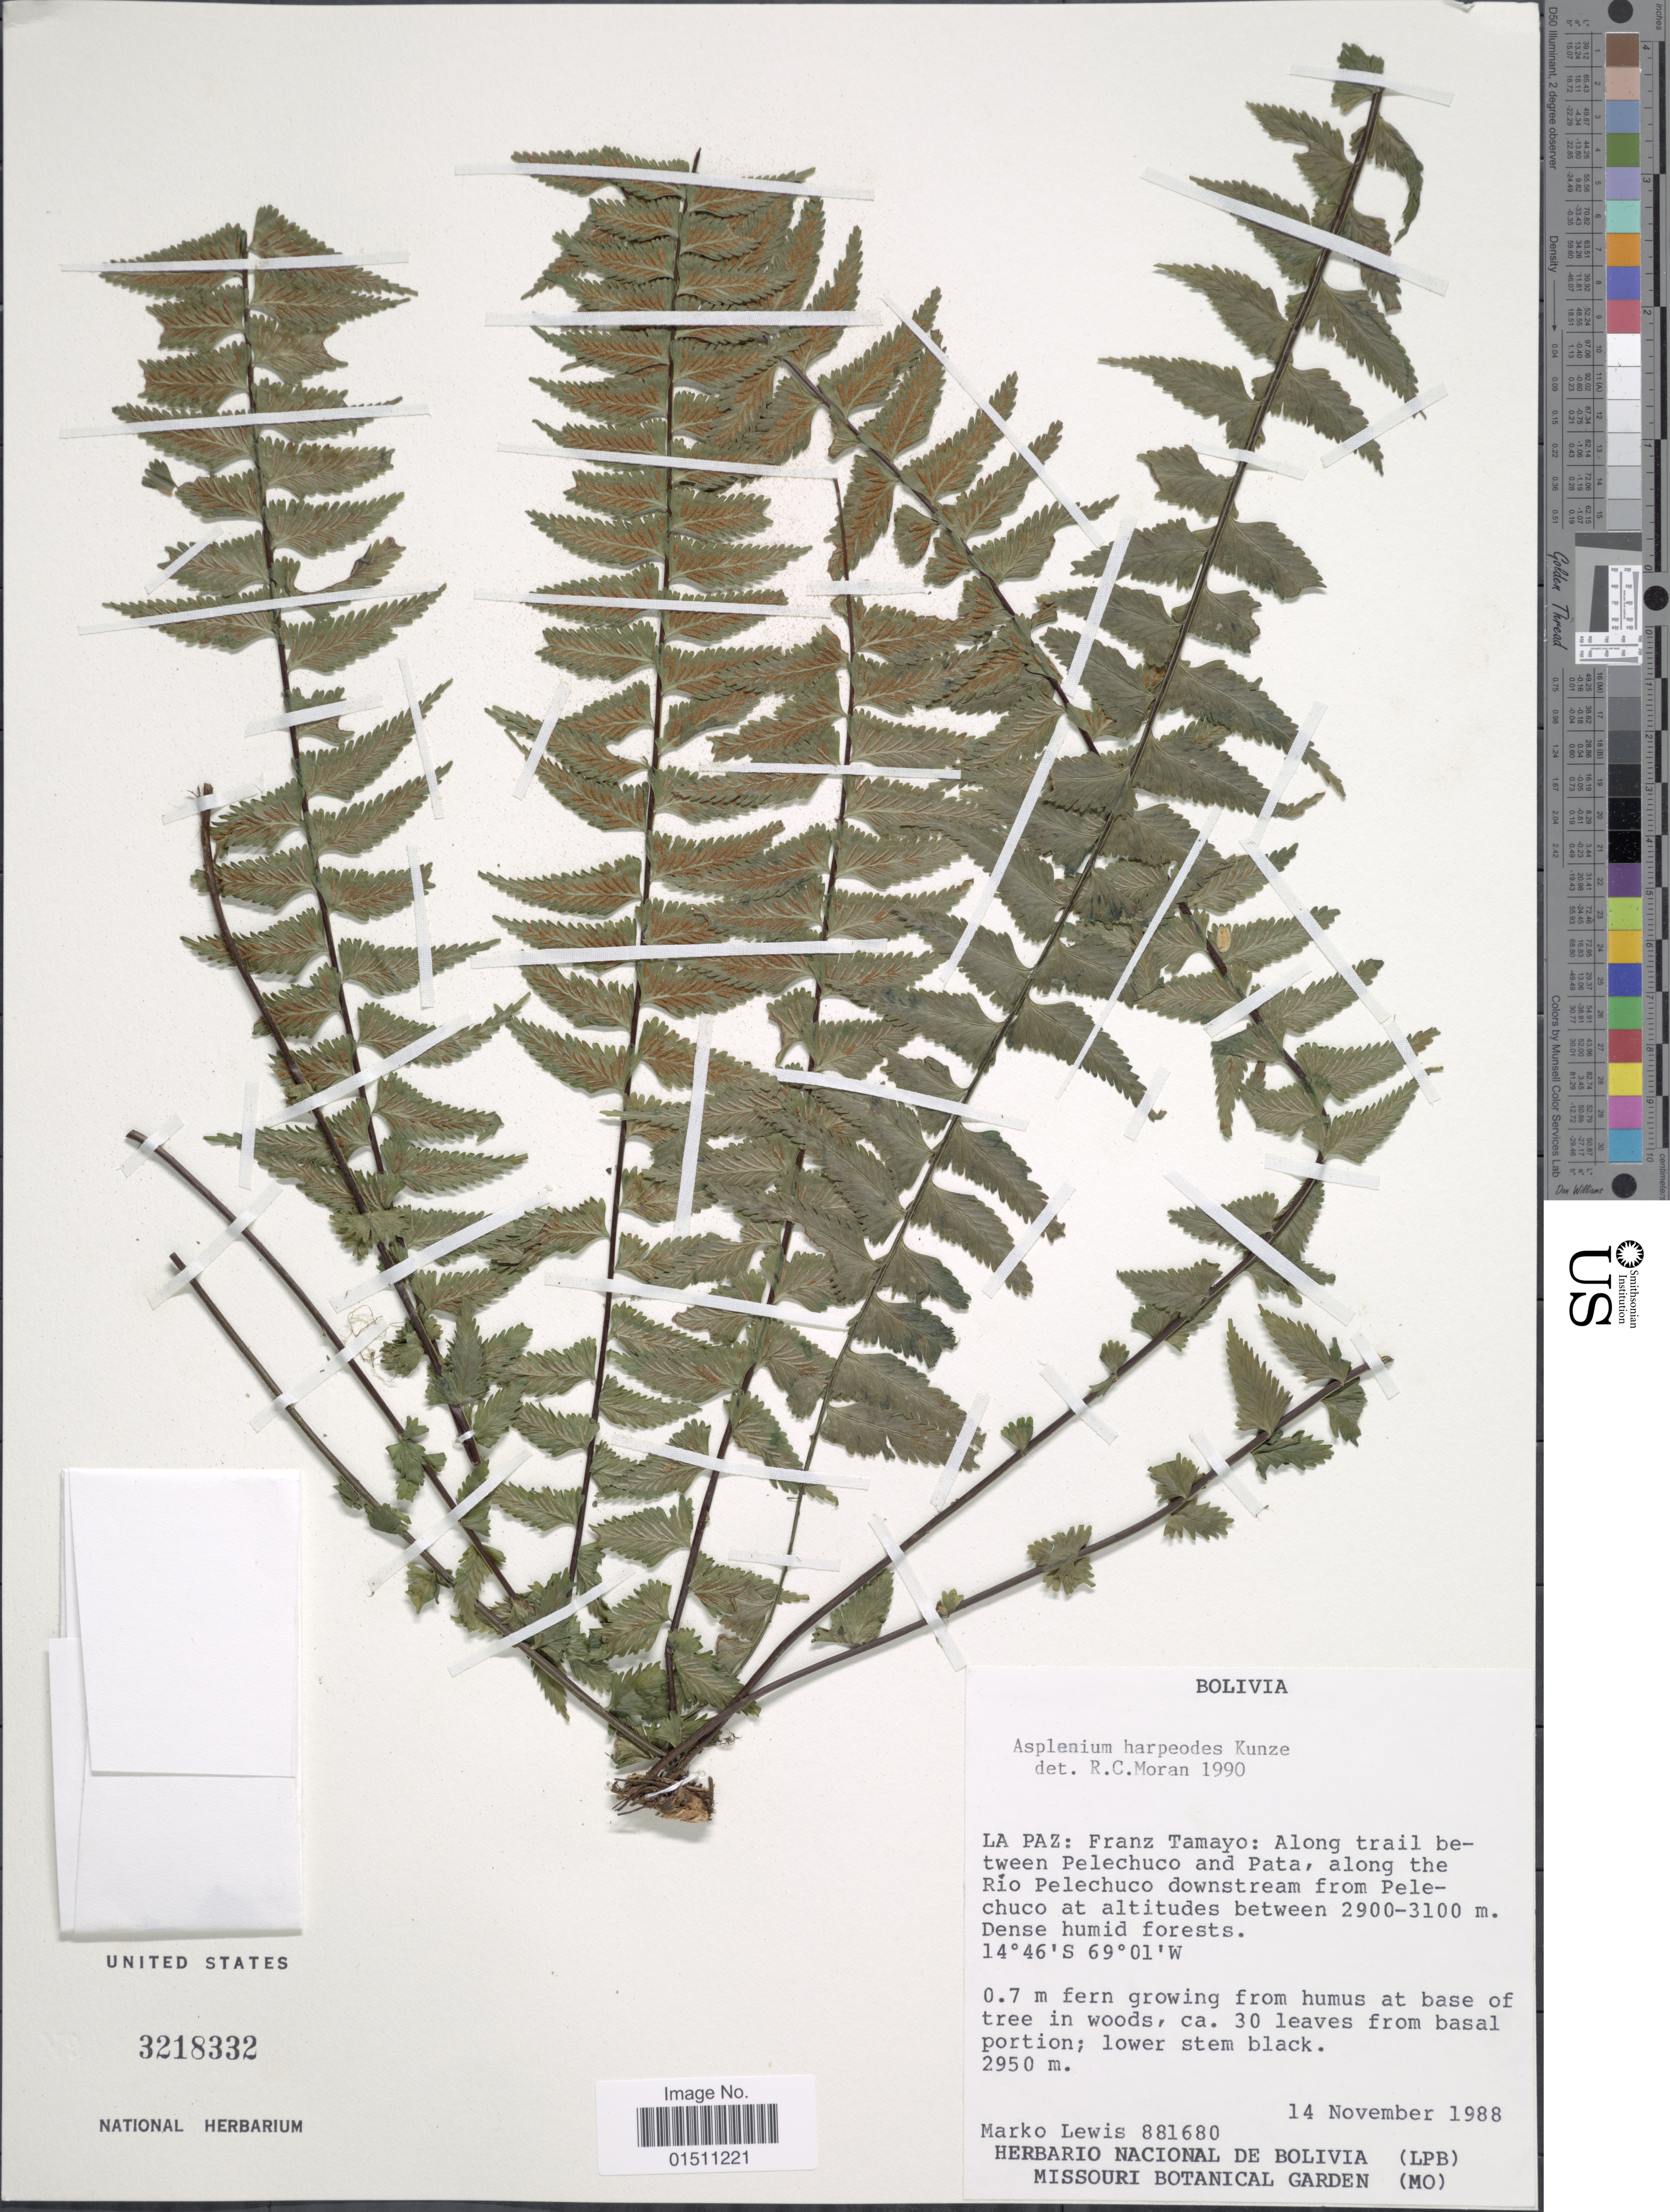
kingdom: Plantae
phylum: Tracheophyta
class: Polypodiopsida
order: Polypodiales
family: Aspleniaceae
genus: Asplenium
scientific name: Asplenium harpeodes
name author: Kunze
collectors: M. A. Lewis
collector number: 881680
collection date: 1988-11-14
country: Bolivia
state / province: La Paz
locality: Bolivia, La Paz, Franz Tamayo: Along trail between Pelechuco and Pata, along the Rio Pelechuco downstream from Pelechuco.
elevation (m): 2900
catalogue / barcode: US 3218332